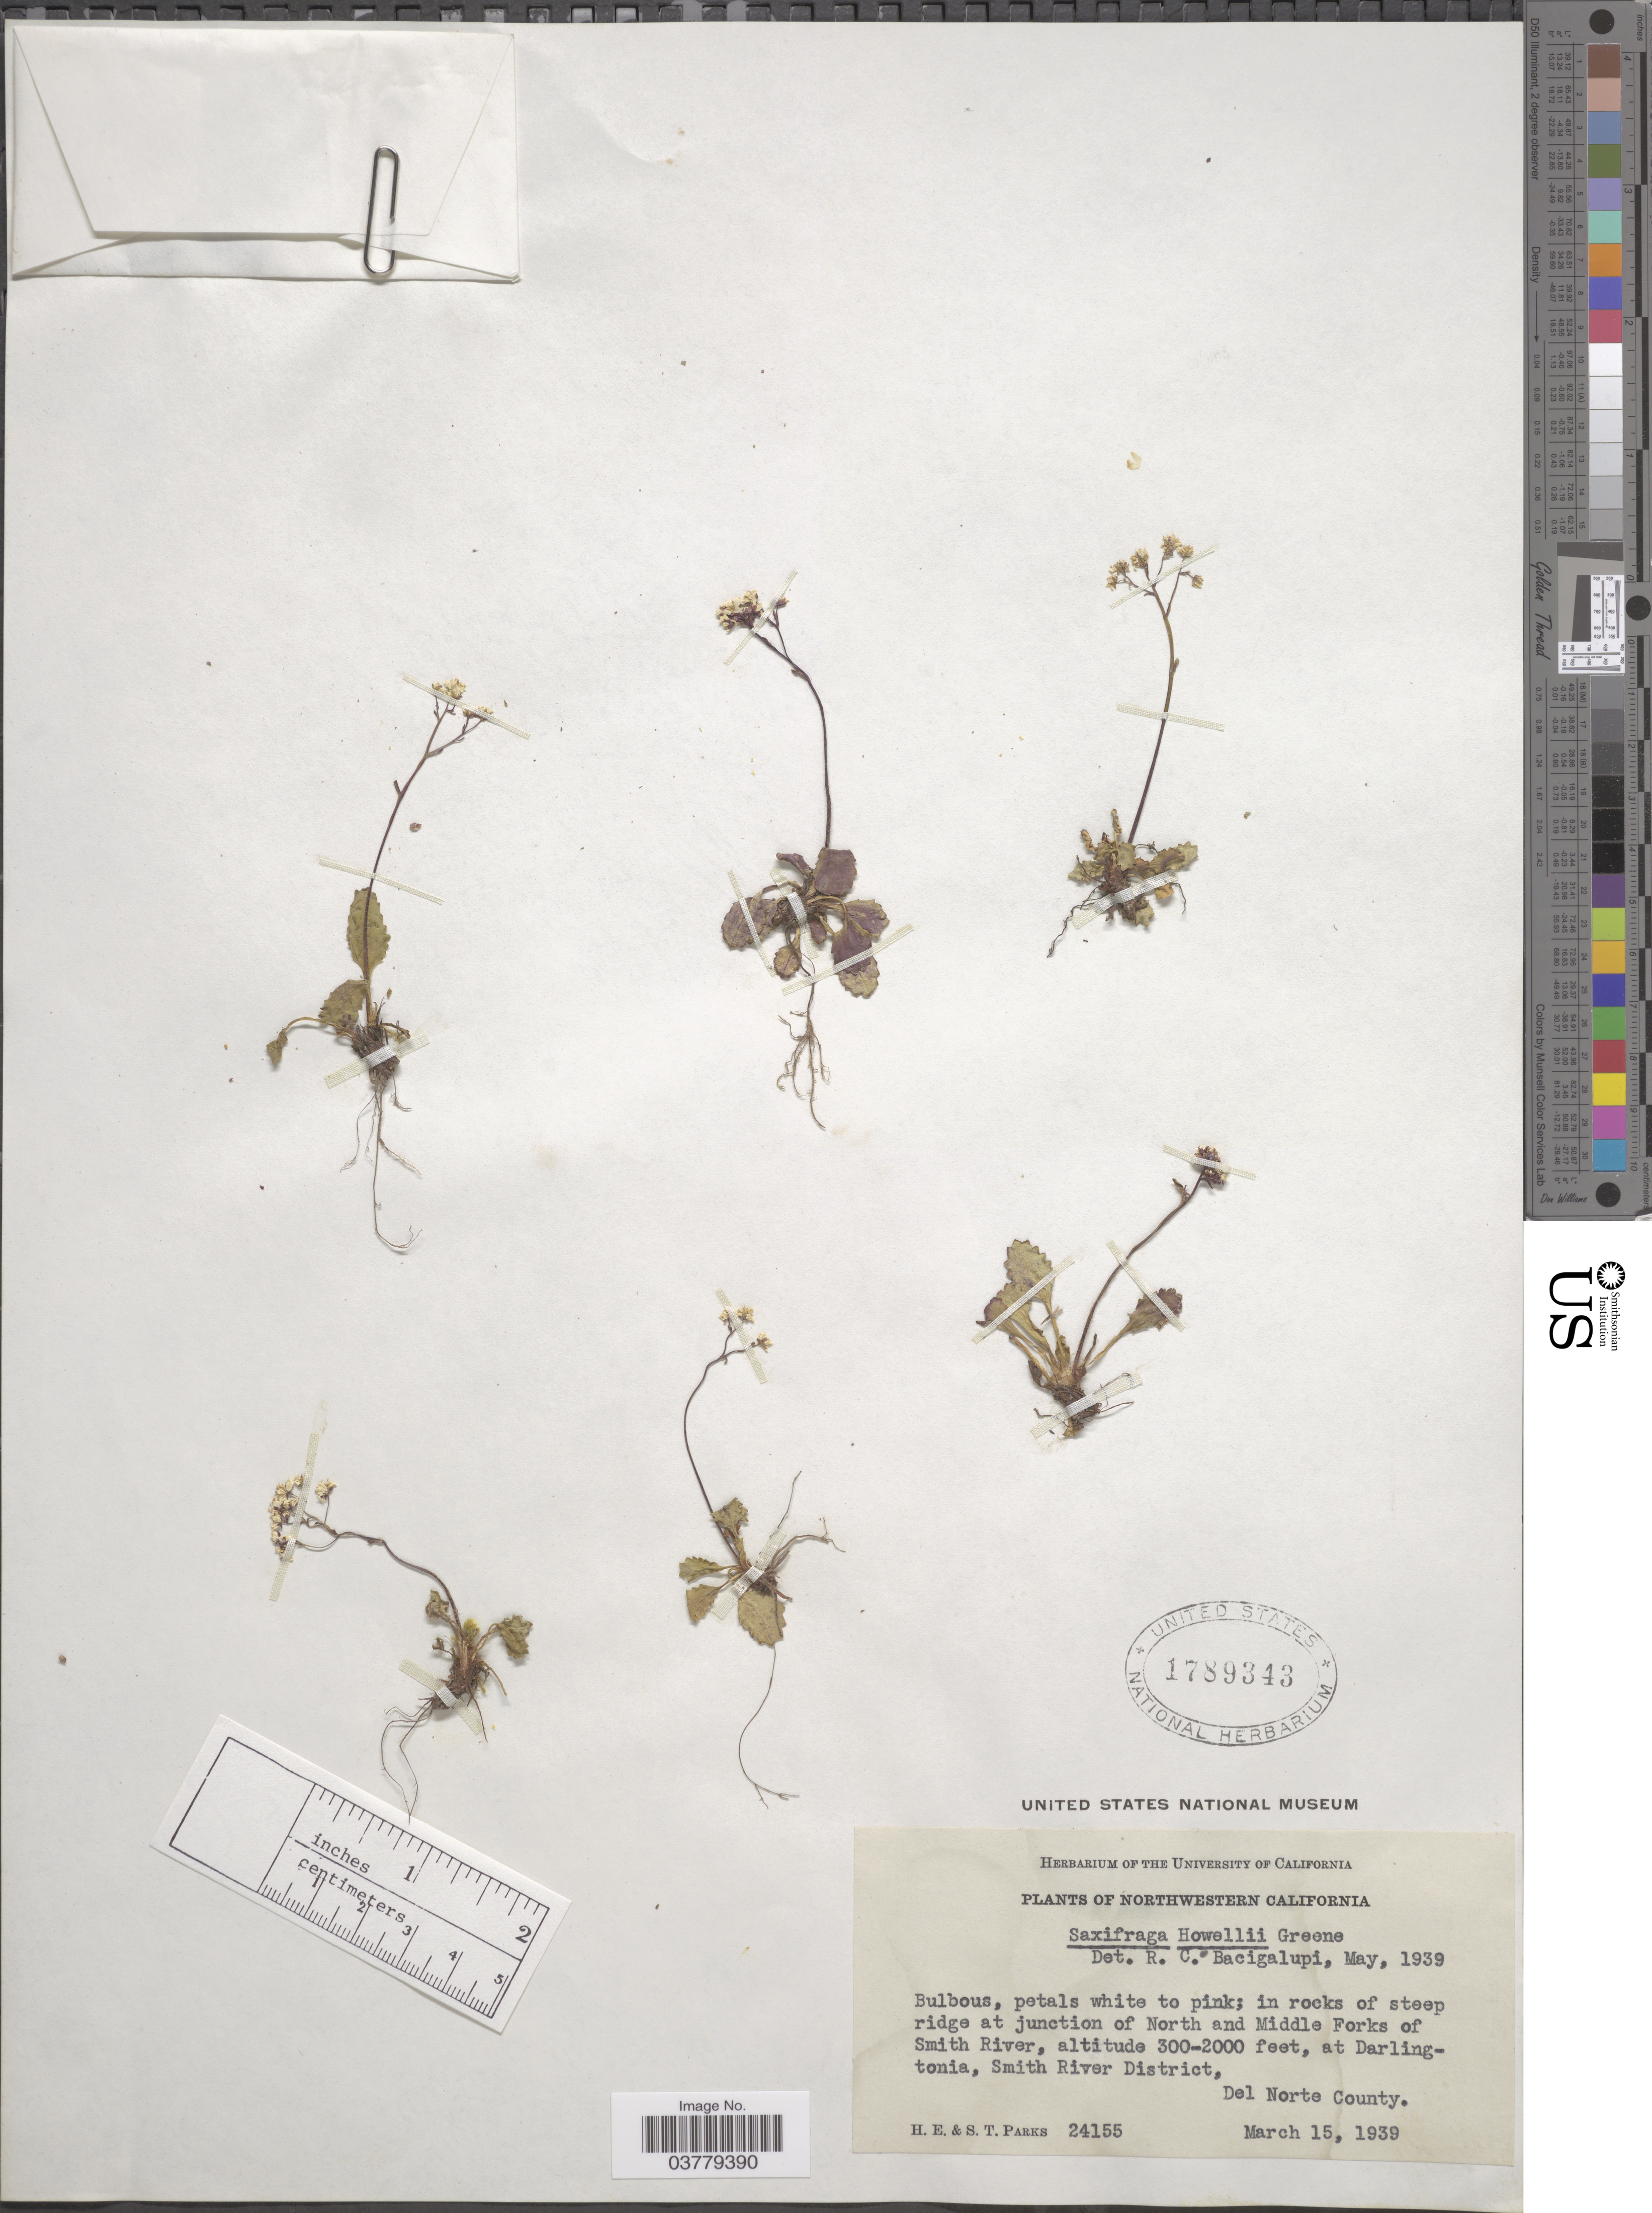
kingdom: Plantae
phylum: Tracheophyta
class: Magnoliopsida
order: Saxifragales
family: Saxifragaceae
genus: Micranthes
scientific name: Micranthes howellii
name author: (Greene) Small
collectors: H. E. Parks & S. Parks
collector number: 24155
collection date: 1939-03-15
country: United States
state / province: California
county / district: Del Norte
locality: Northwestern California. In rocks of steep ridge at junction of North and Middle Forks of Smith River, at Darlingtonia, Smith River District, Del Norte County.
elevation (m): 91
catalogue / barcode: US 1789343